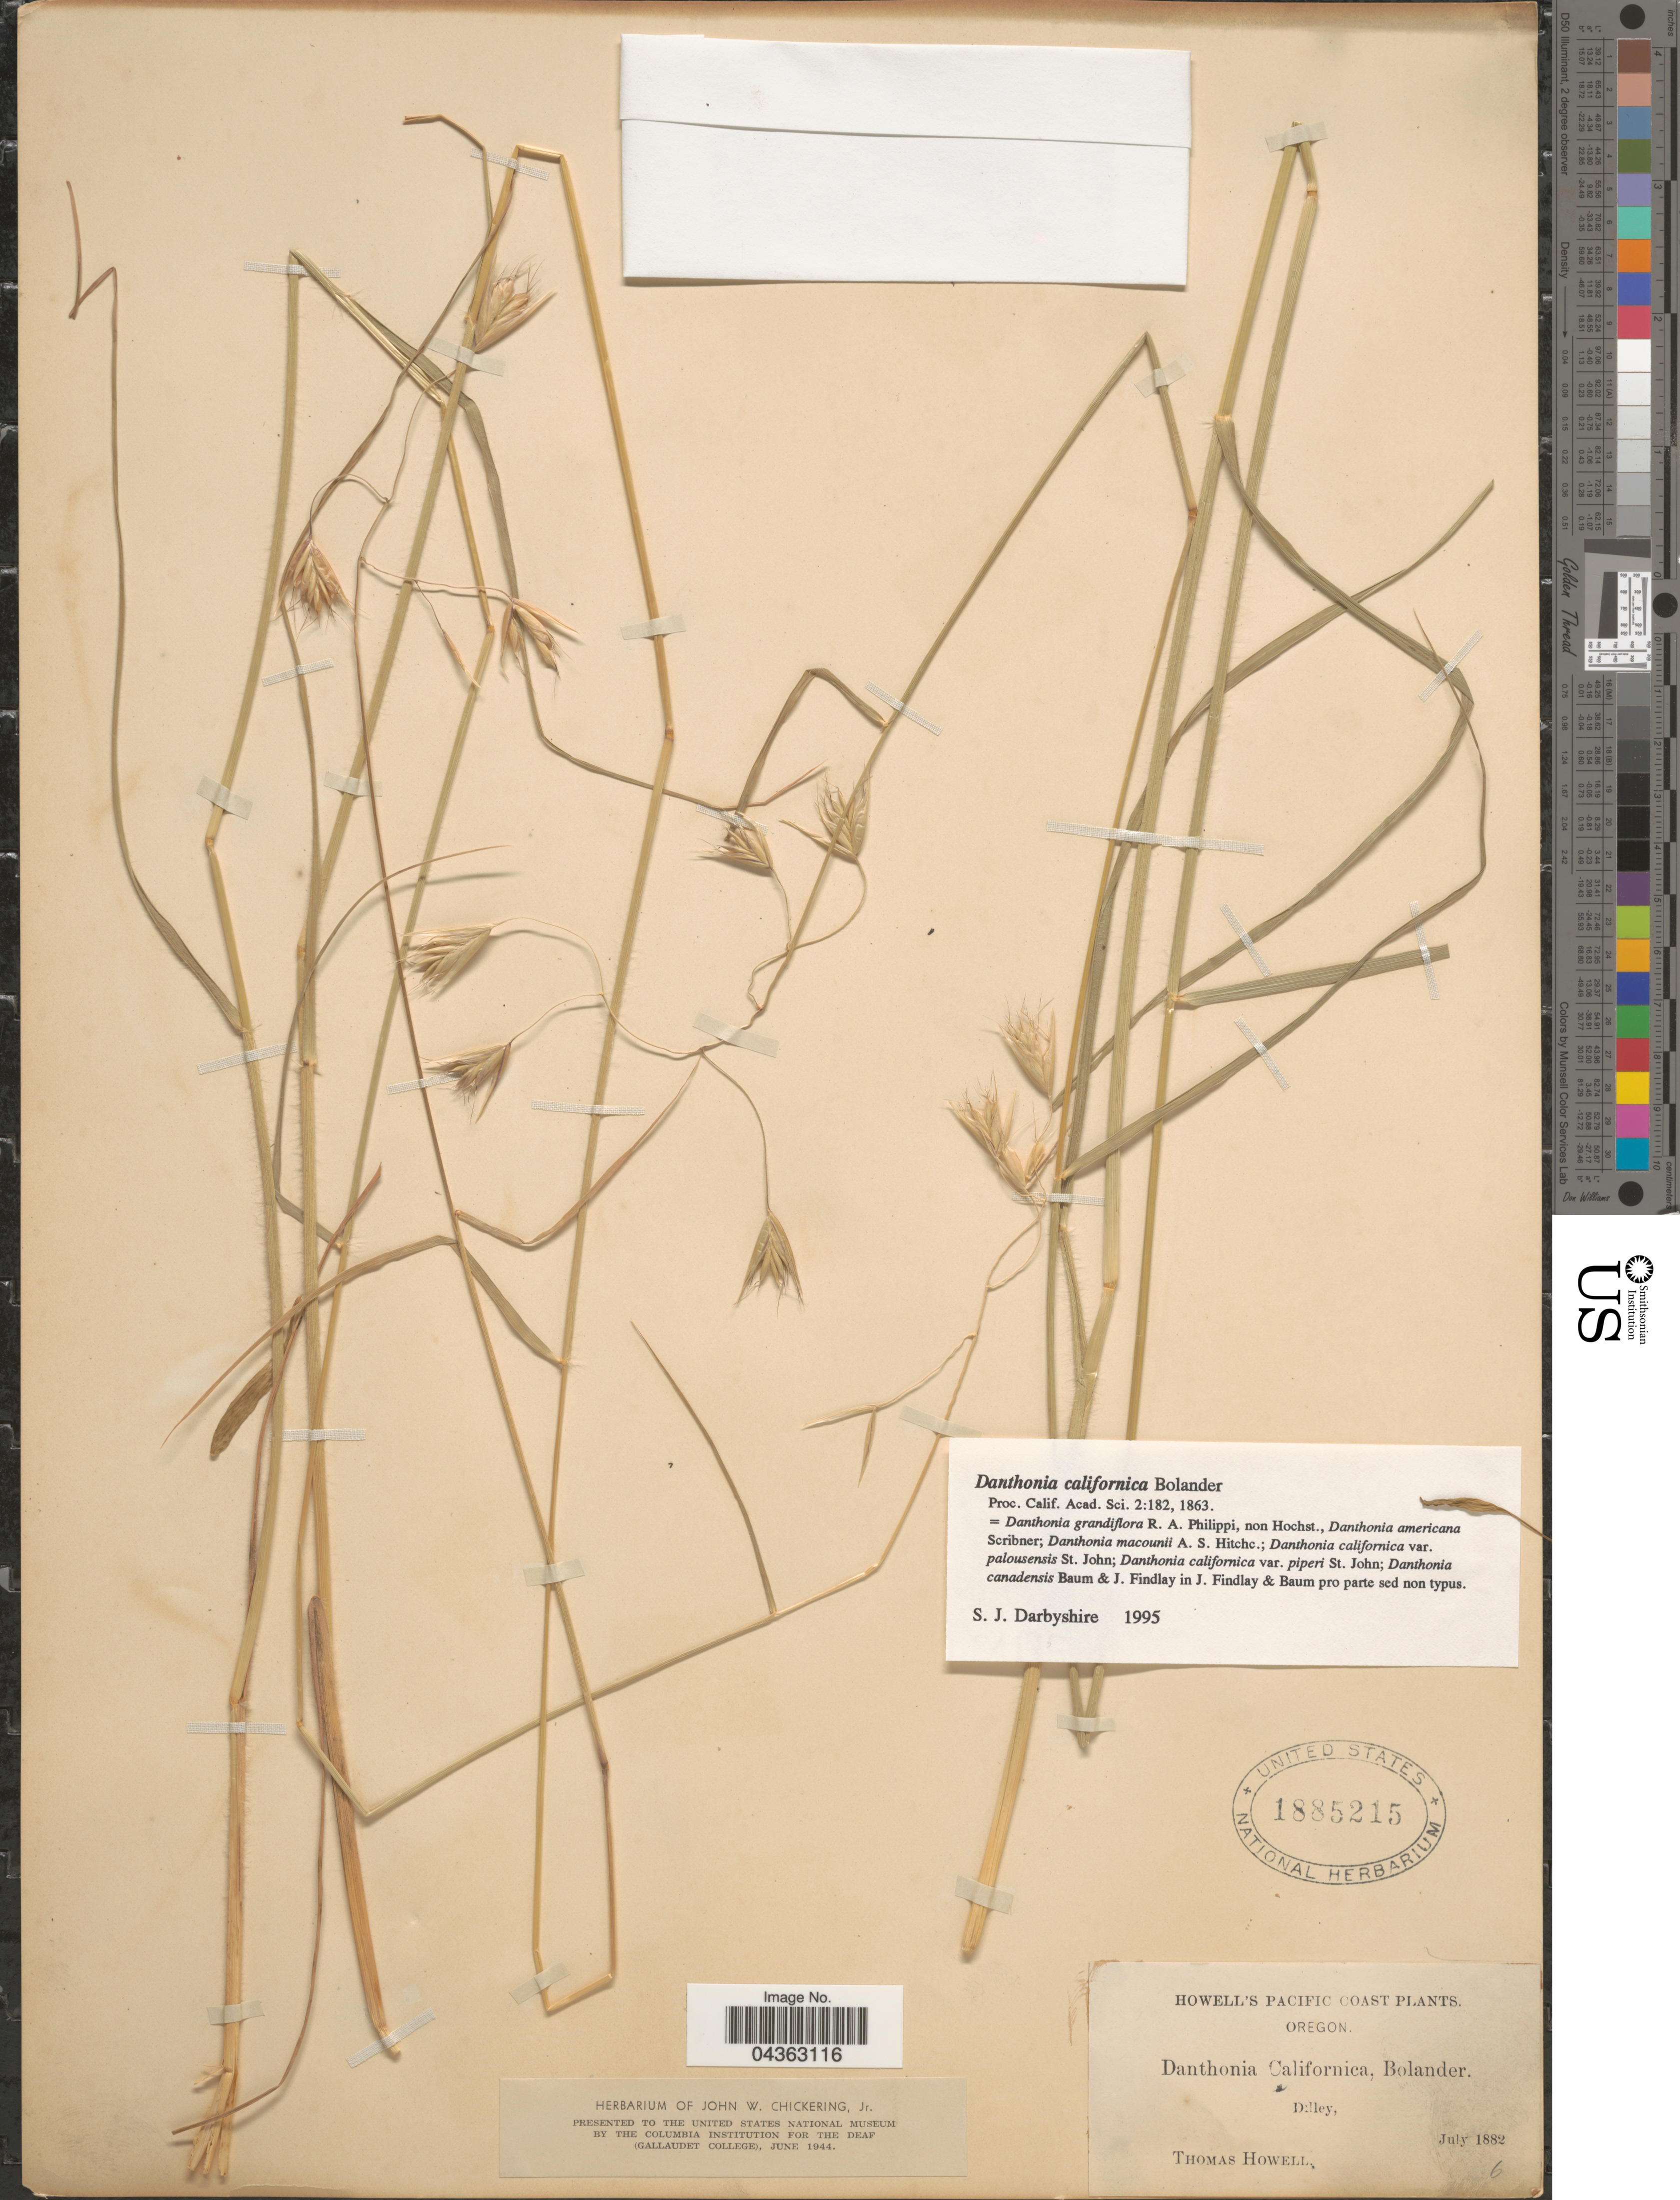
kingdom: Plantae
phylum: Tracheophyta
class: Liliopsida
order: Poales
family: Poaceae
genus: Danthonia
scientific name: Danthonia californica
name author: Bol.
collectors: T. Howell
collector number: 6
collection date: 1882-07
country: United States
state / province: Oregon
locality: Pacific Coast. Dilley.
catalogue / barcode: US 1885215